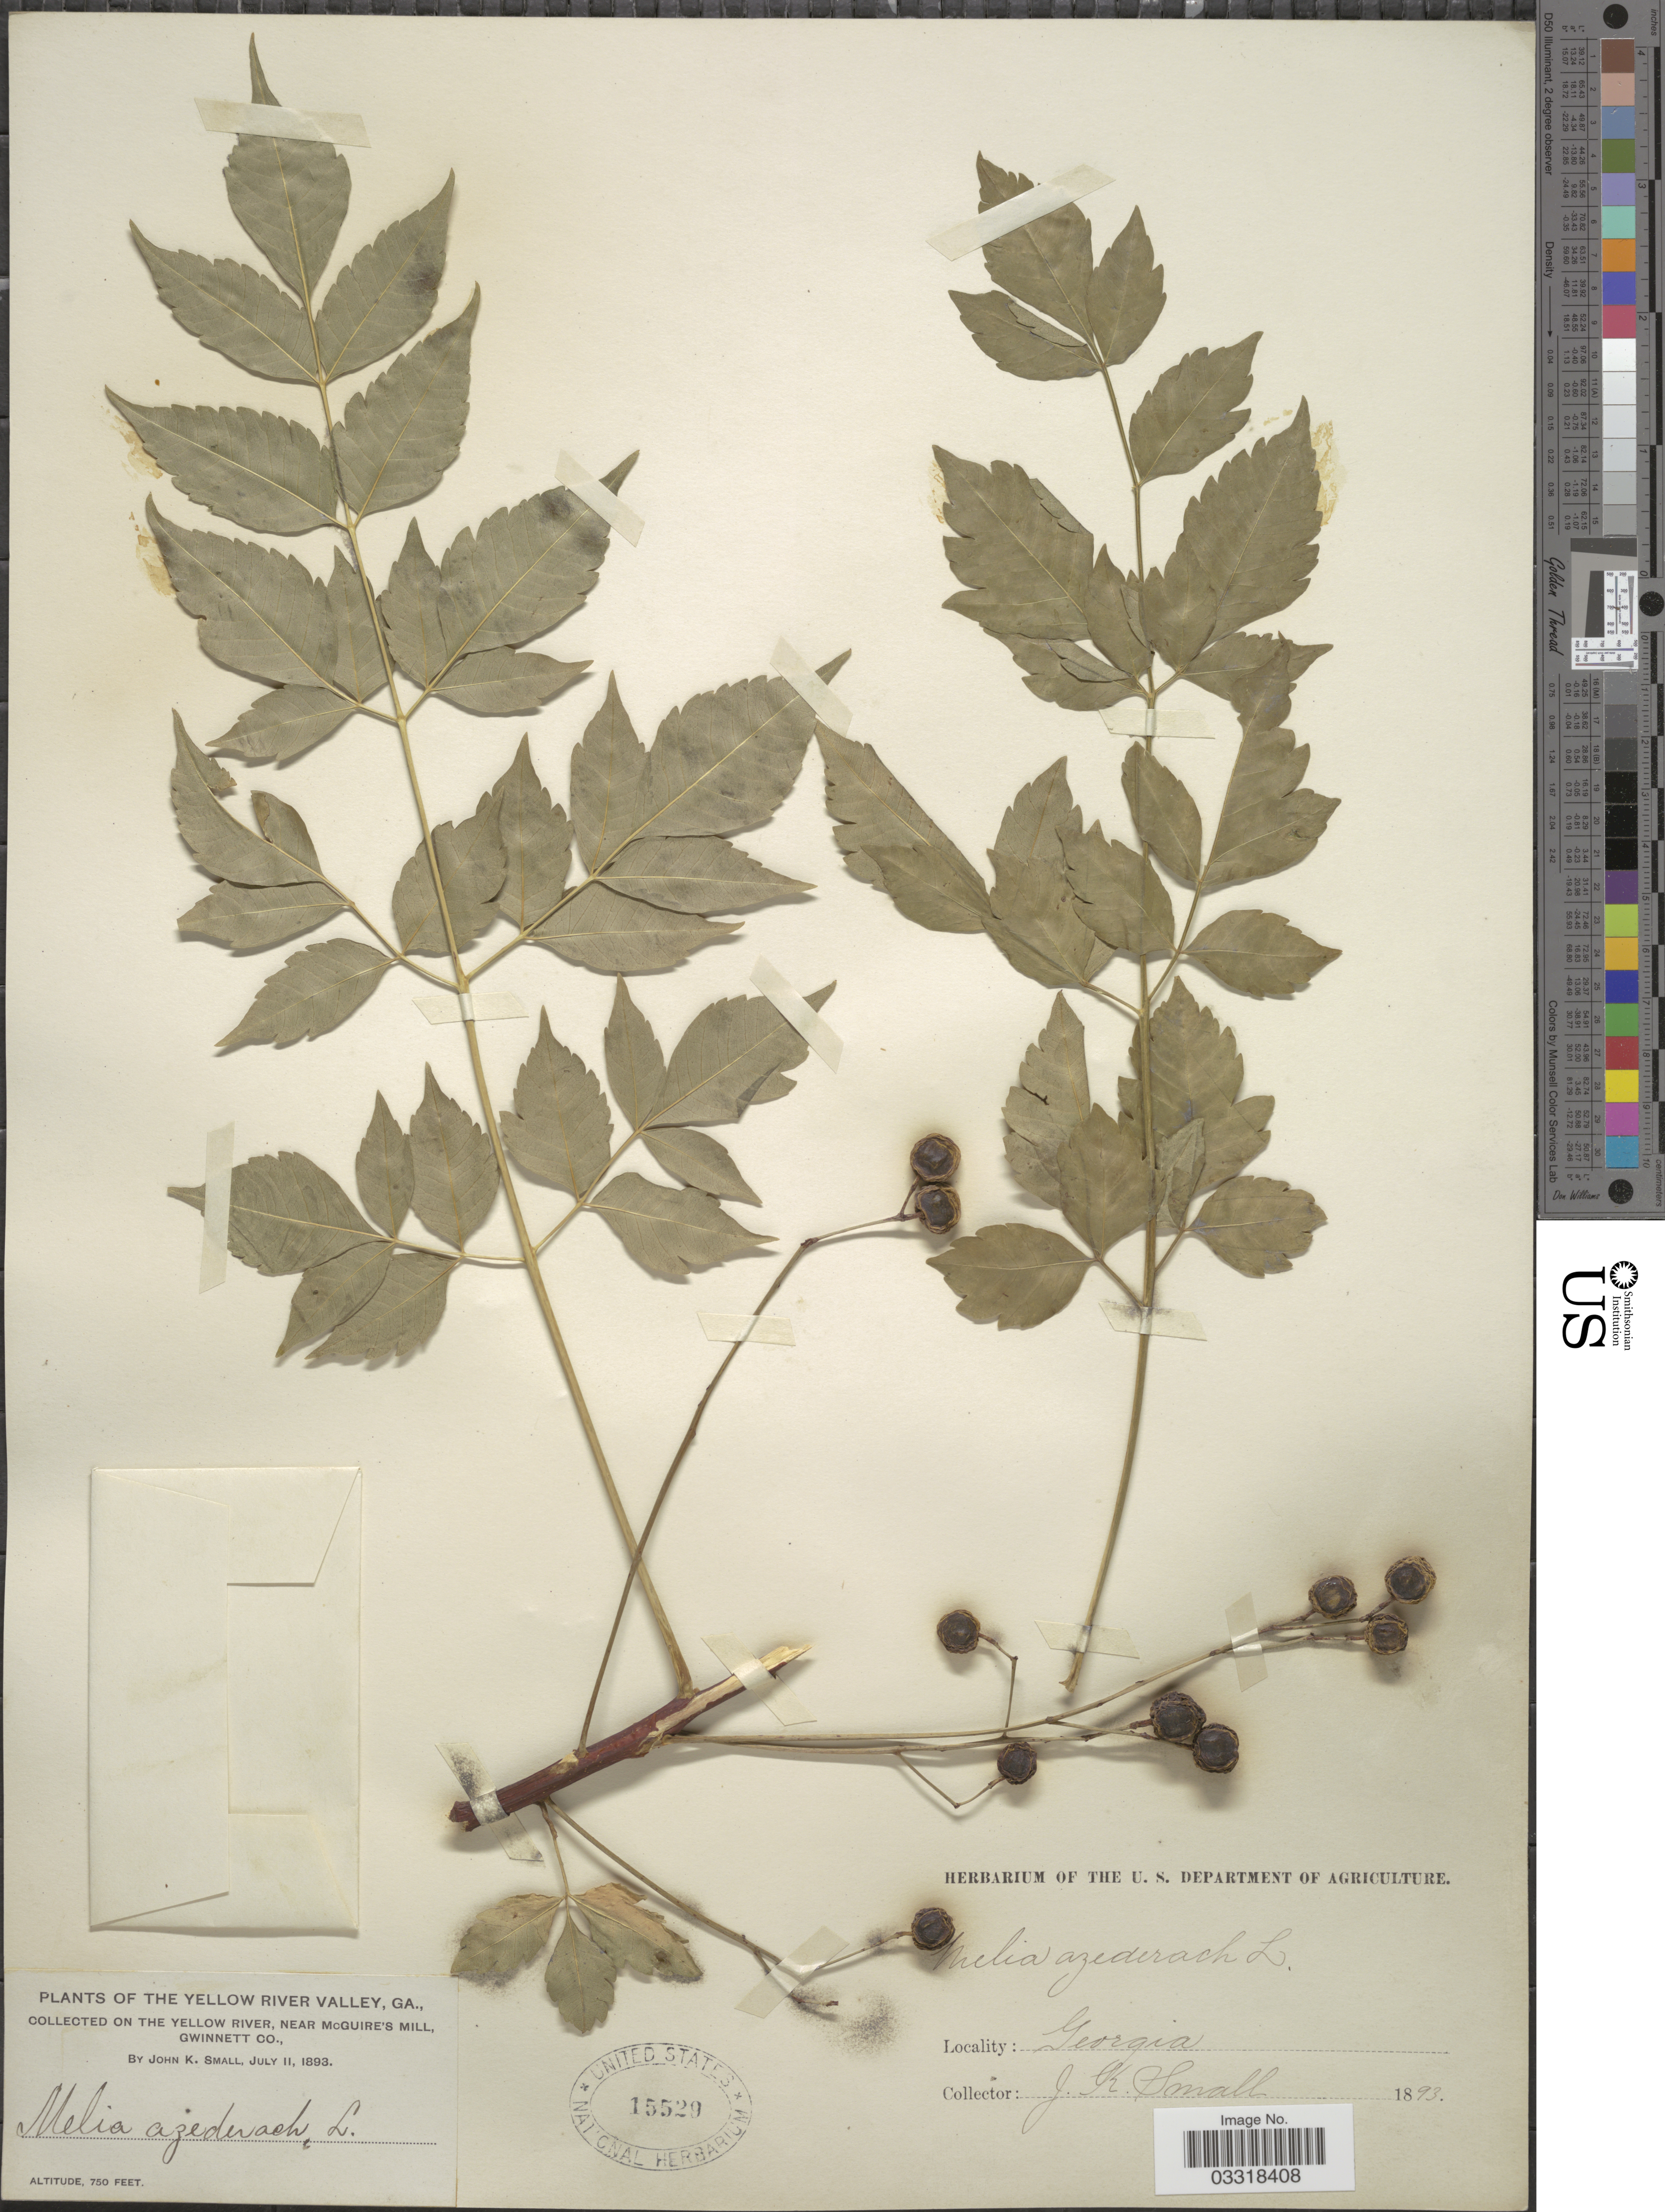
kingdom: Plantae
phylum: Tracheophyta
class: Magnoliopsida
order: Sapindales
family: Meliaceae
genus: Melia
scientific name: Melia azedarach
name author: L.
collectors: J. K. Small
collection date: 1893-07-11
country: United States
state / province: Georgia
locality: The Yellow River Valley. On the Yellow River, near McGuire's Mill, Gwinnett Co.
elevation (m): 229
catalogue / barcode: US 15529